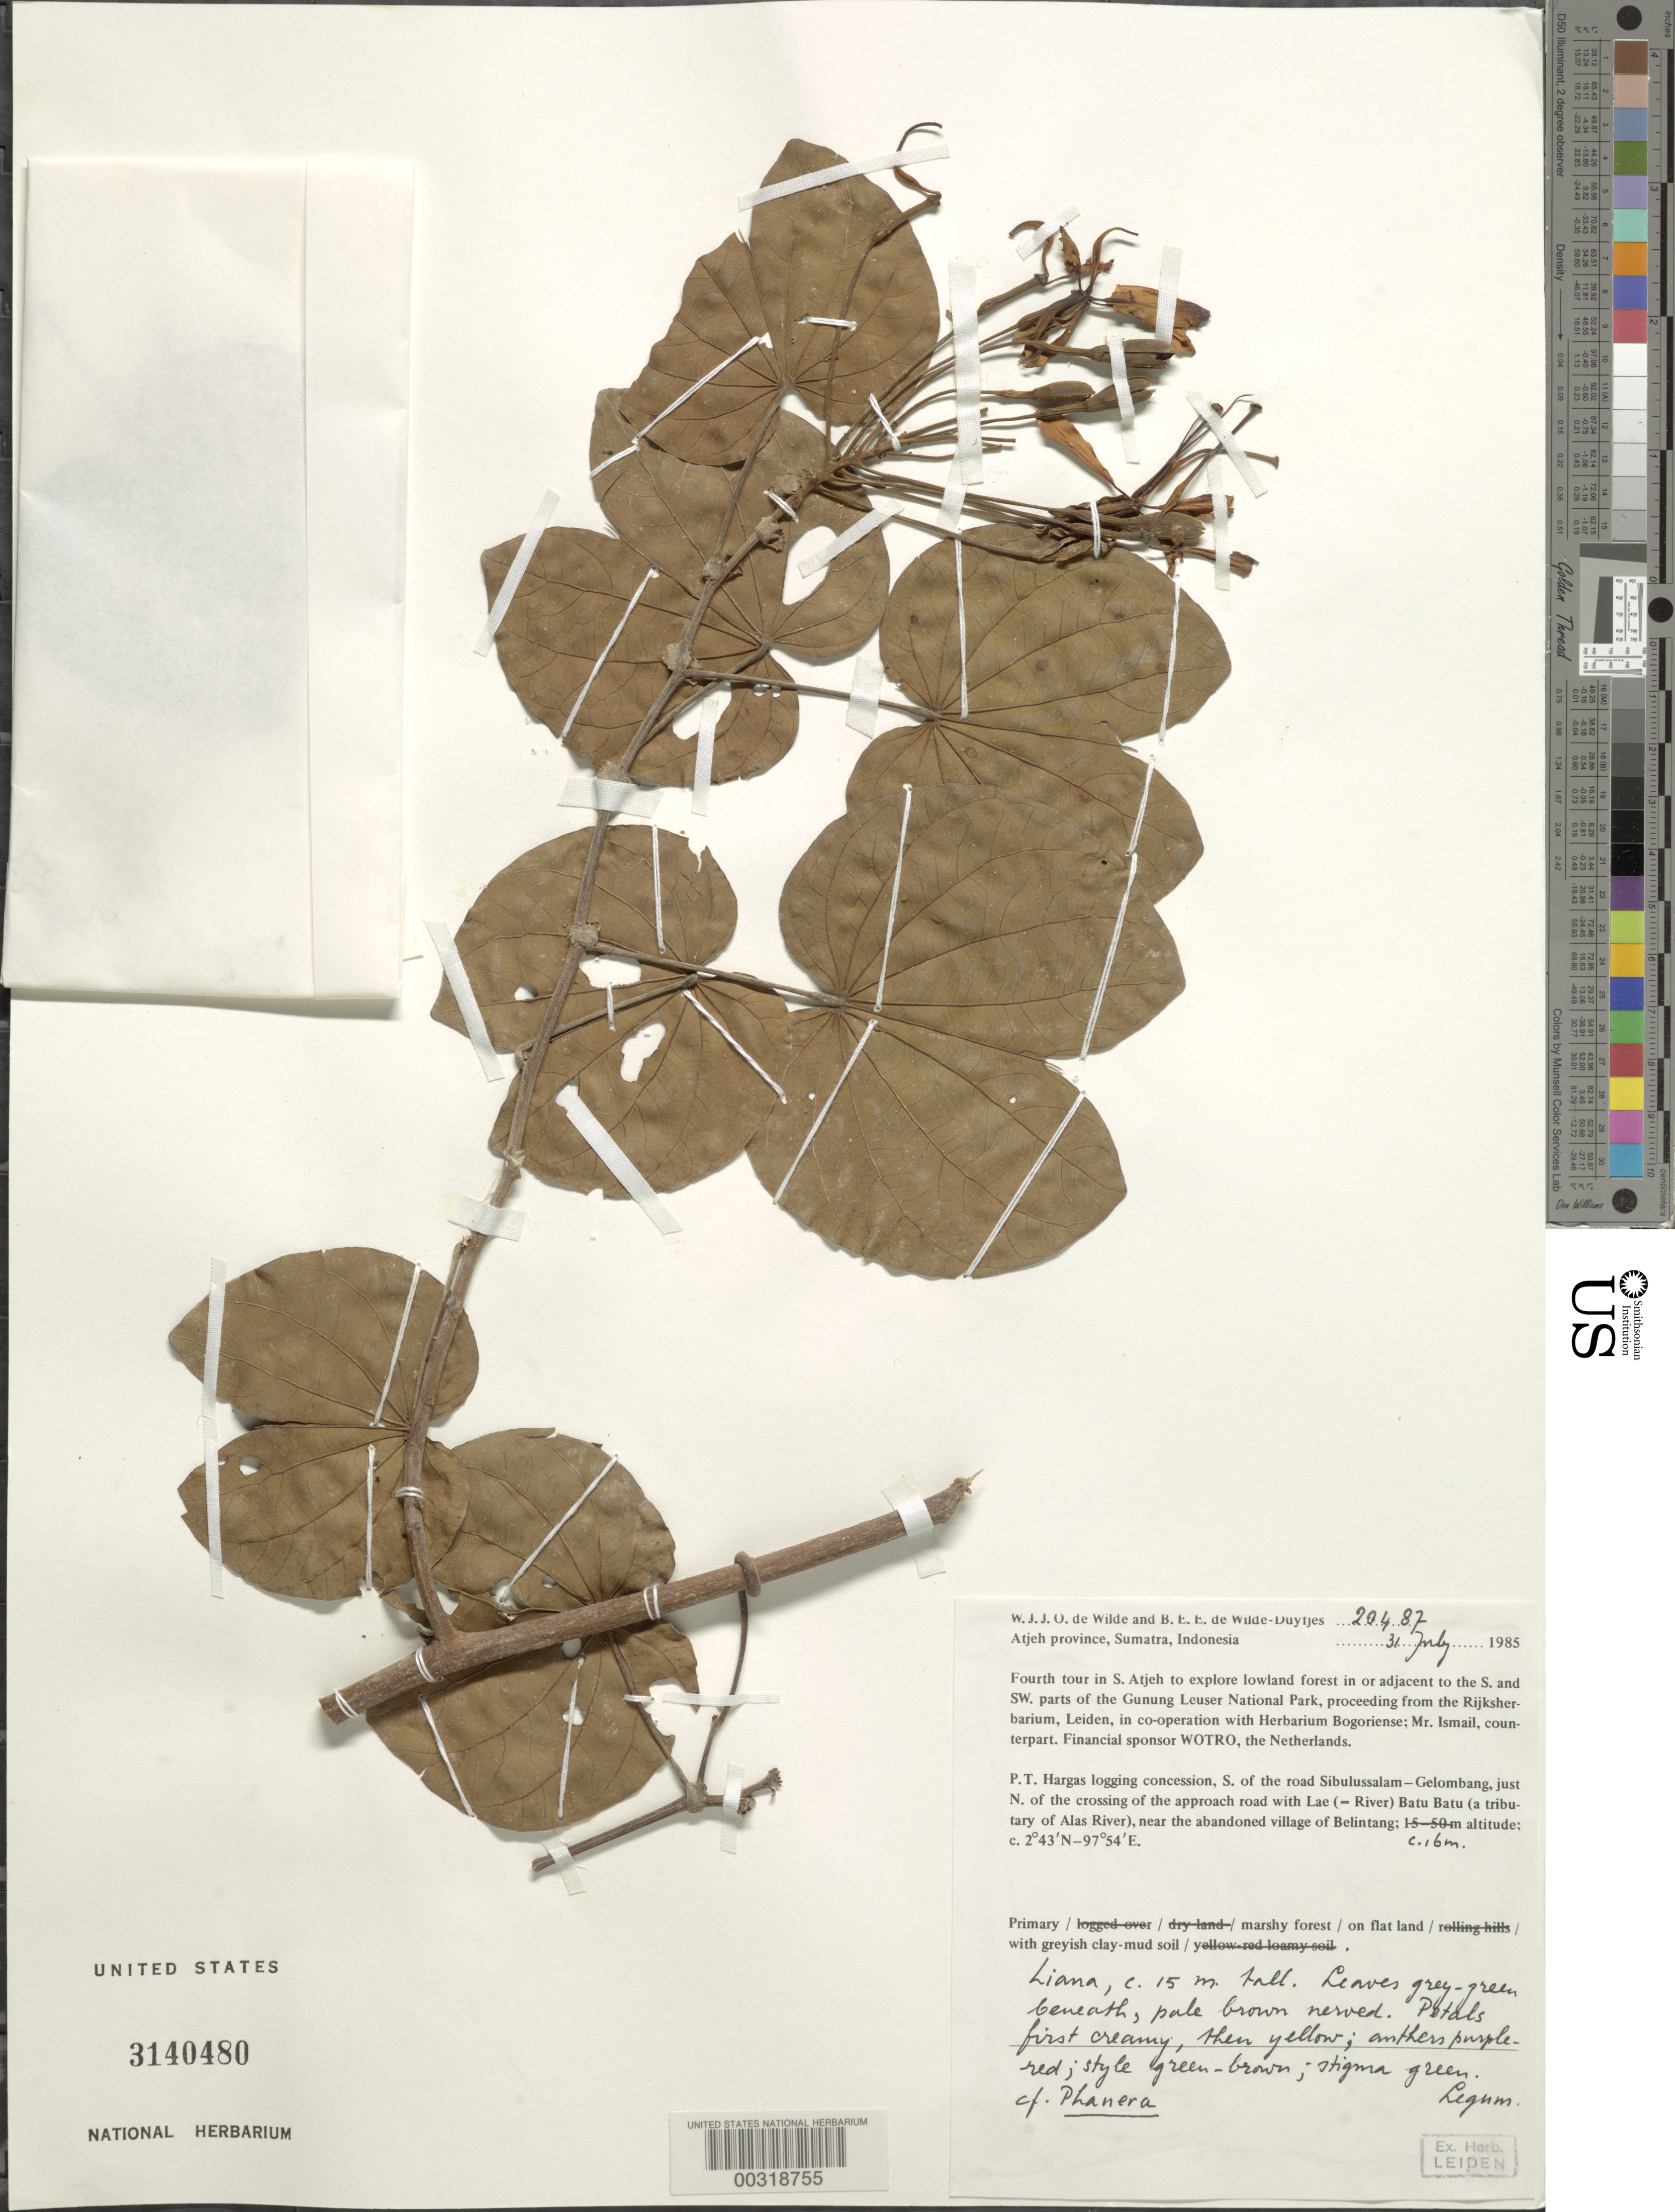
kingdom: Plantae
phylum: Tracheophyta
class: Magnoliopsida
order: Fabales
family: Fabaceae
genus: Phanera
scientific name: Phanera sp.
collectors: W. J. de Wilde & B. E. de Wilde-Duyfjes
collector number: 20487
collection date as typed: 31 Jul 1985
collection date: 1985-07-31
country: Indonesia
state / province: Sumatra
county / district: Aceh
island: Sumatra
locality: Near abandoned village of belintang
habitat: Primary marshy forest on flat land with greyish clay-mud soil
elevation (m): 16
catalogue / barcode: US 3140480